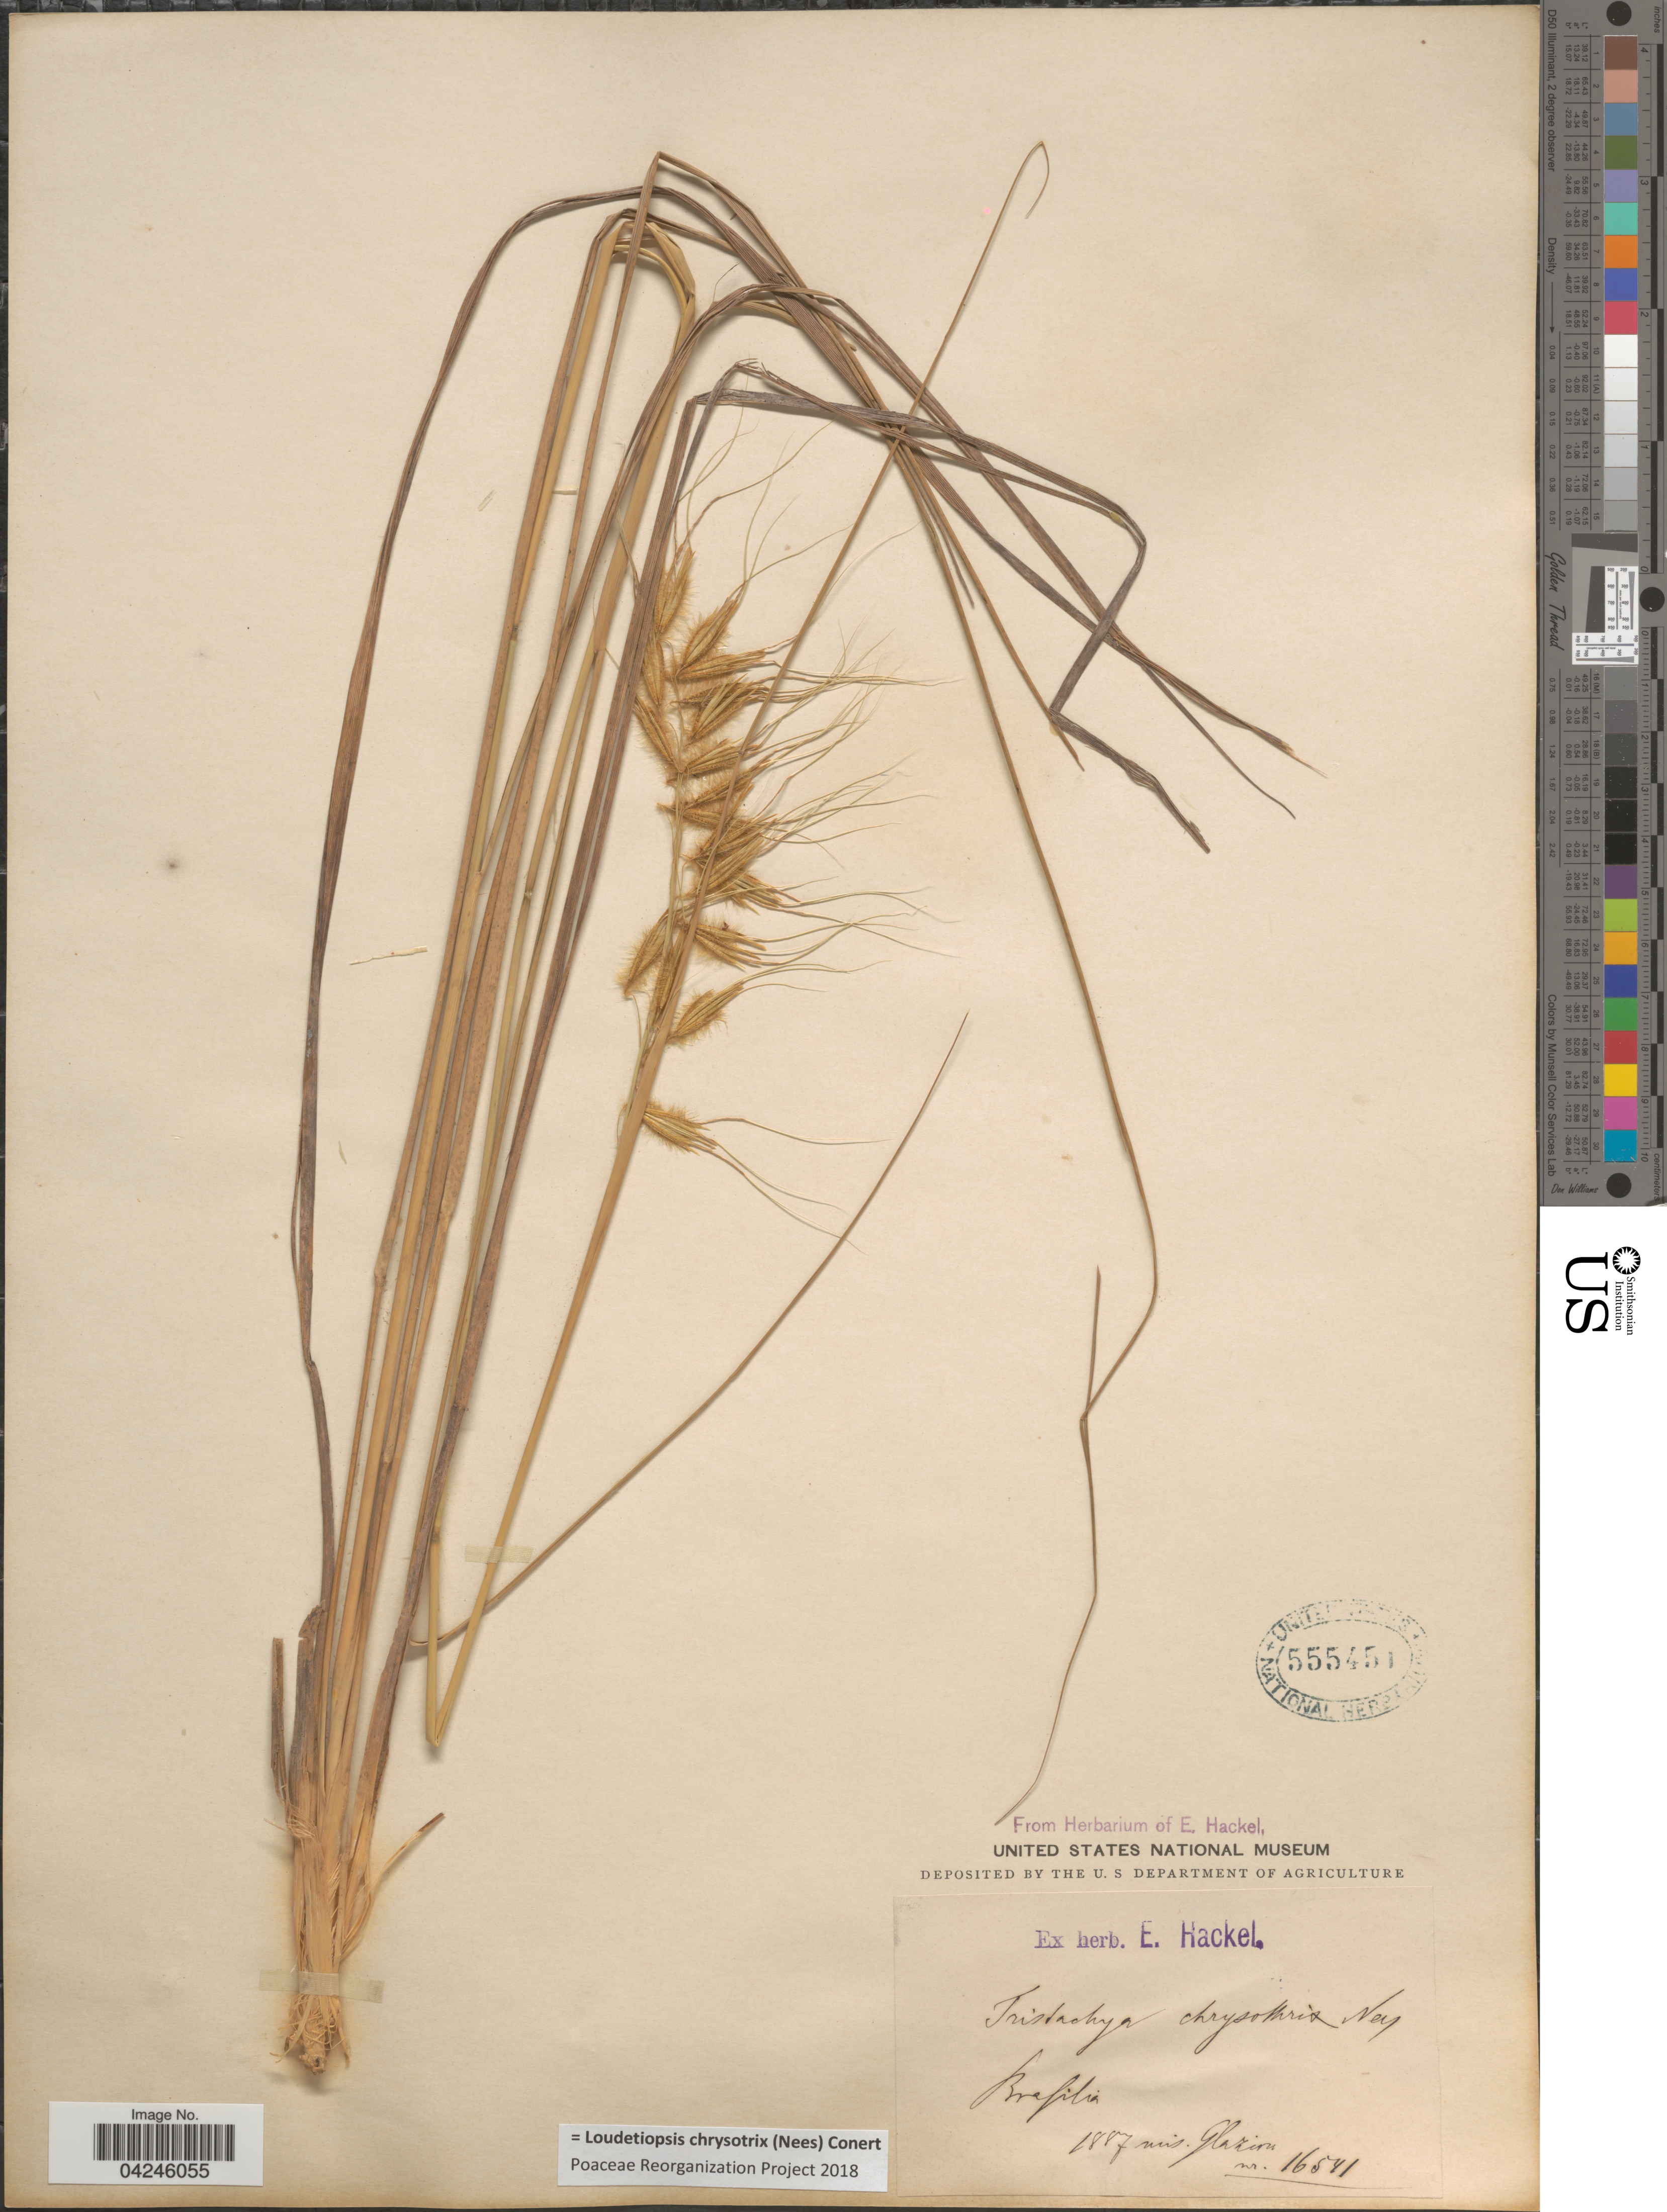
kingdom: Plantae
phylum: Tracheophyta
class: Liliopsida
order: Poales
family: Poaceae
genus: Loudetiopsis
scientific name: Loudetiopsis chrysothrix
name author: (Nees) Conert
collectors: Glaziou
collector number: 16541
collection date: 1887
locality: Brefilia.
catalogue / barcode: US 555451